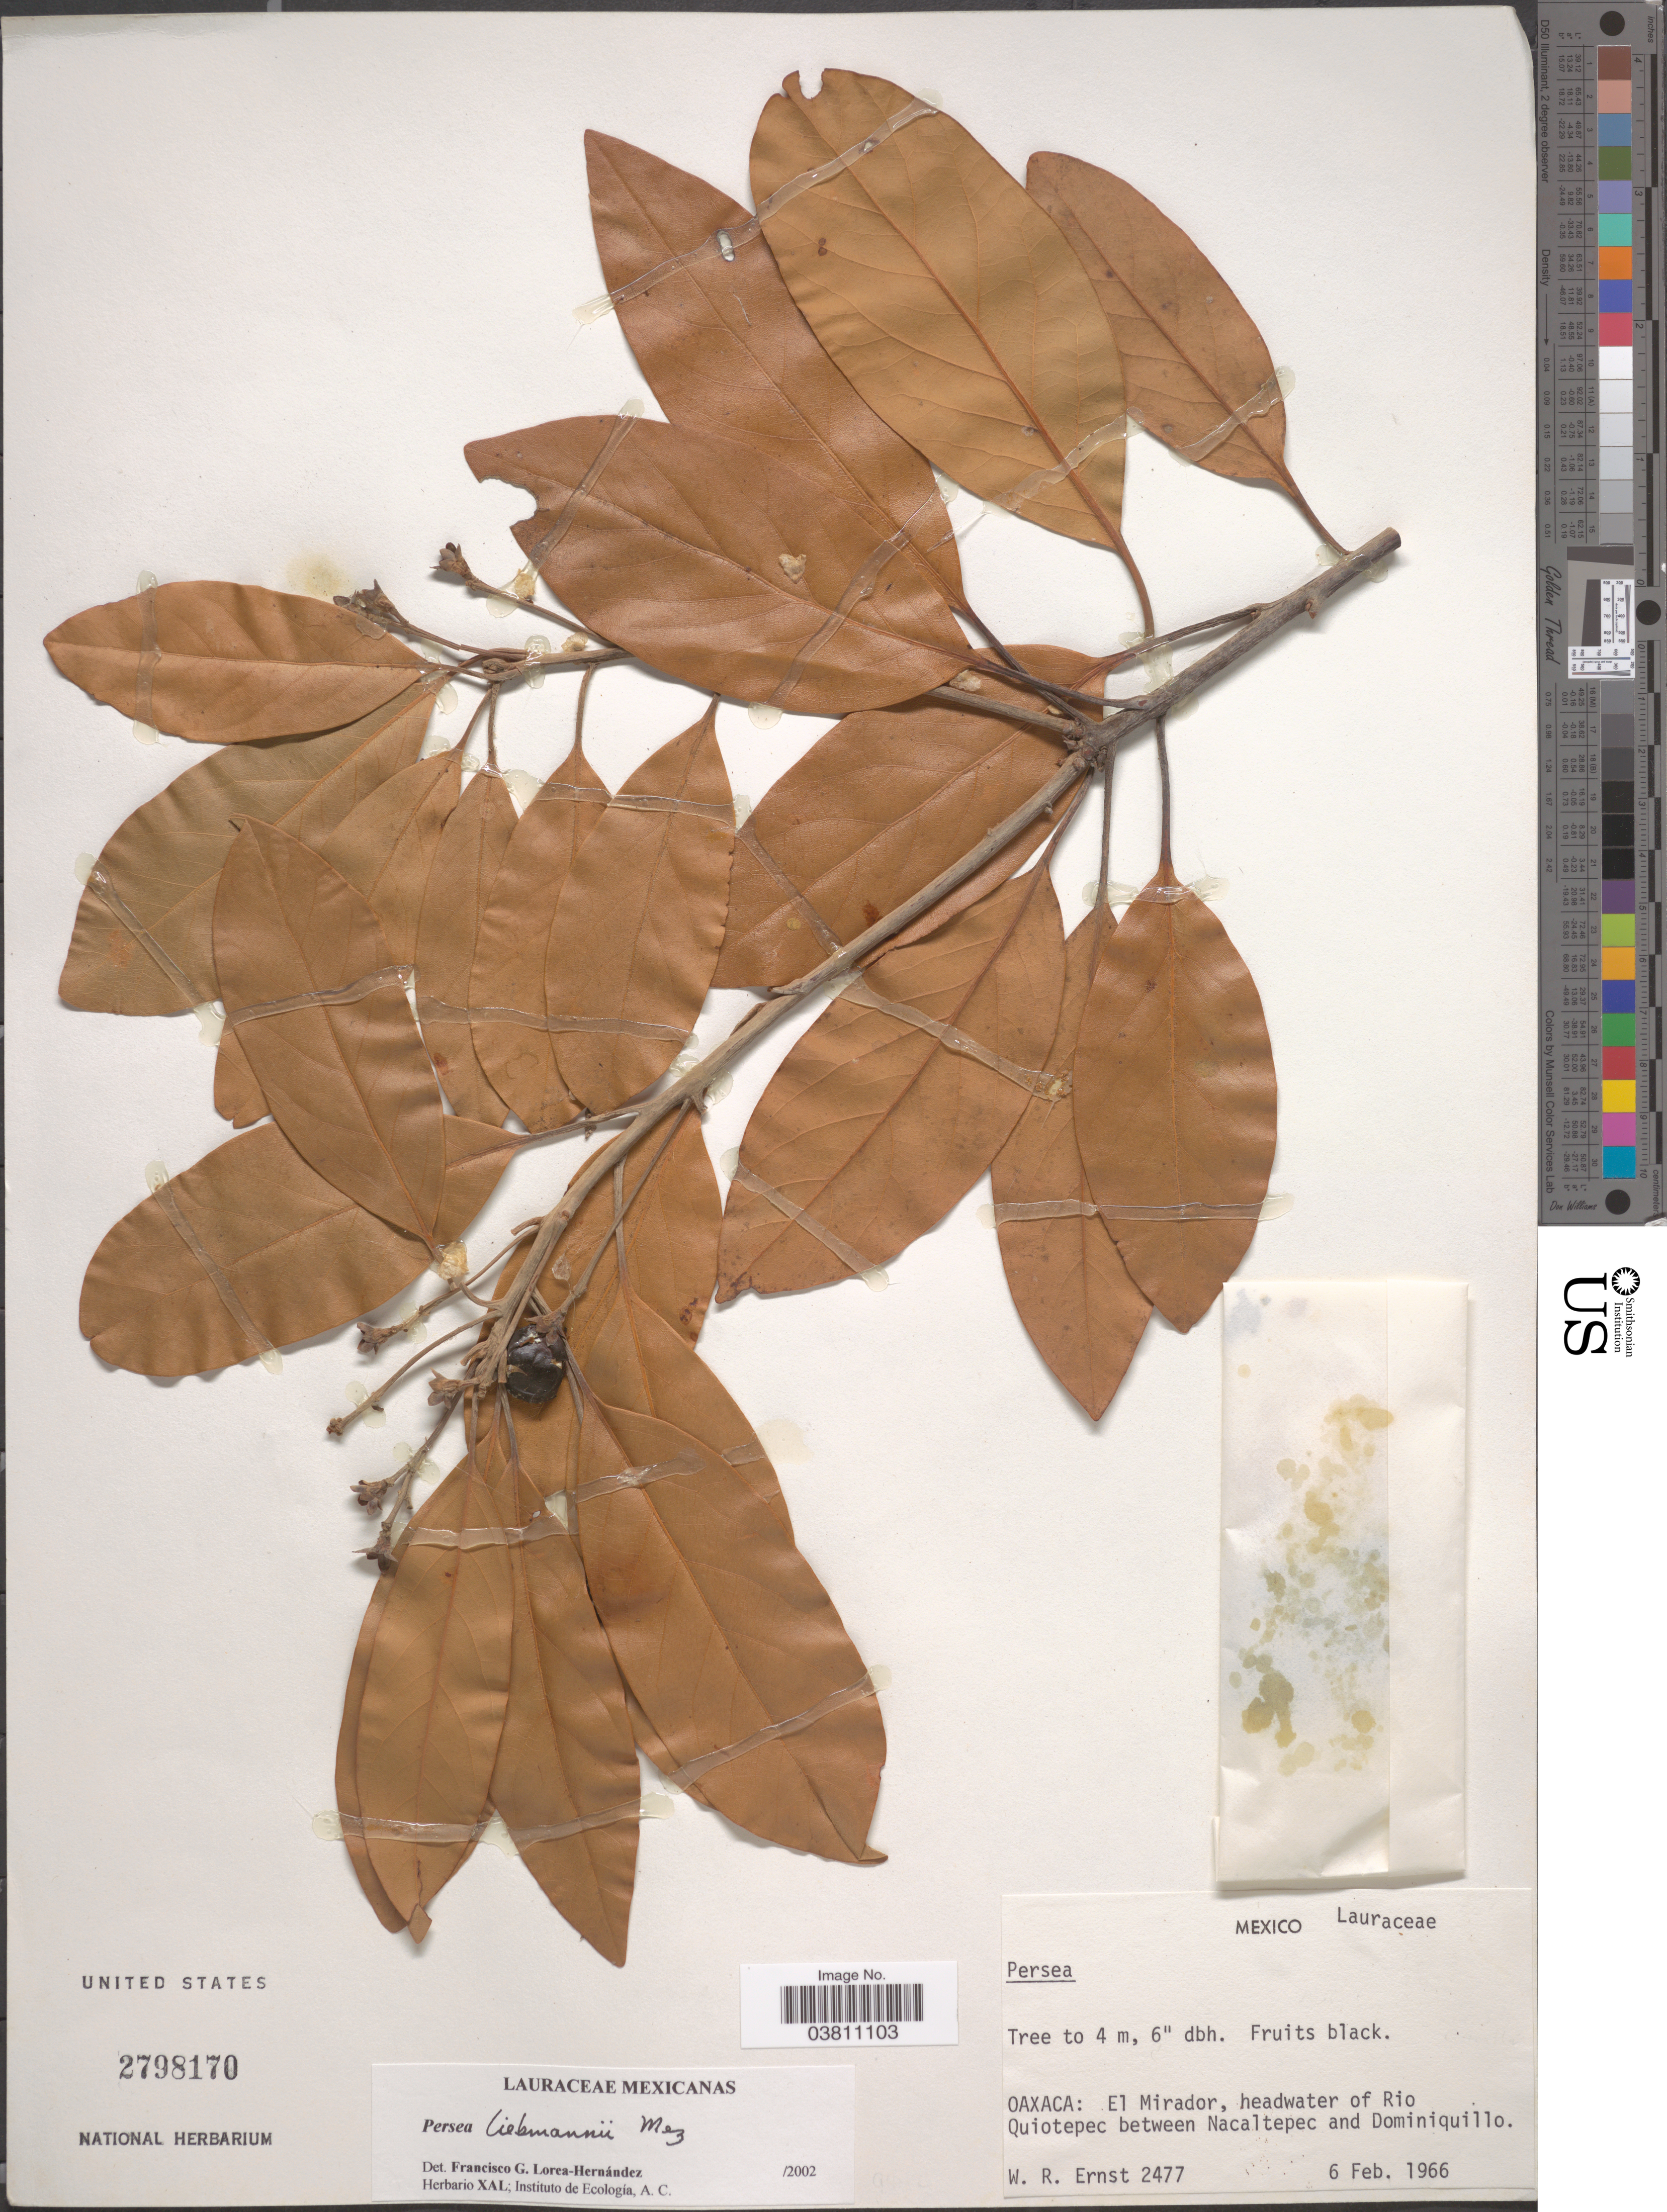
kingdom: Plantae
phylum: Tracheophyta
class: Magnoliopsida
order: Laurales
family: Lauraceae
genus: Persea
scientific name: Persea liebmannii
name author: Mez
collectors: W. R. Ernst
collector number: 2477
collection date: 1966-02-06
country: Mexico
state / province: Oaxaca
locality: El Mirador, headwater of Rio Quiotepec between Nacaltepec and Dominiquillo.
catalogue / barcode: US 2798170